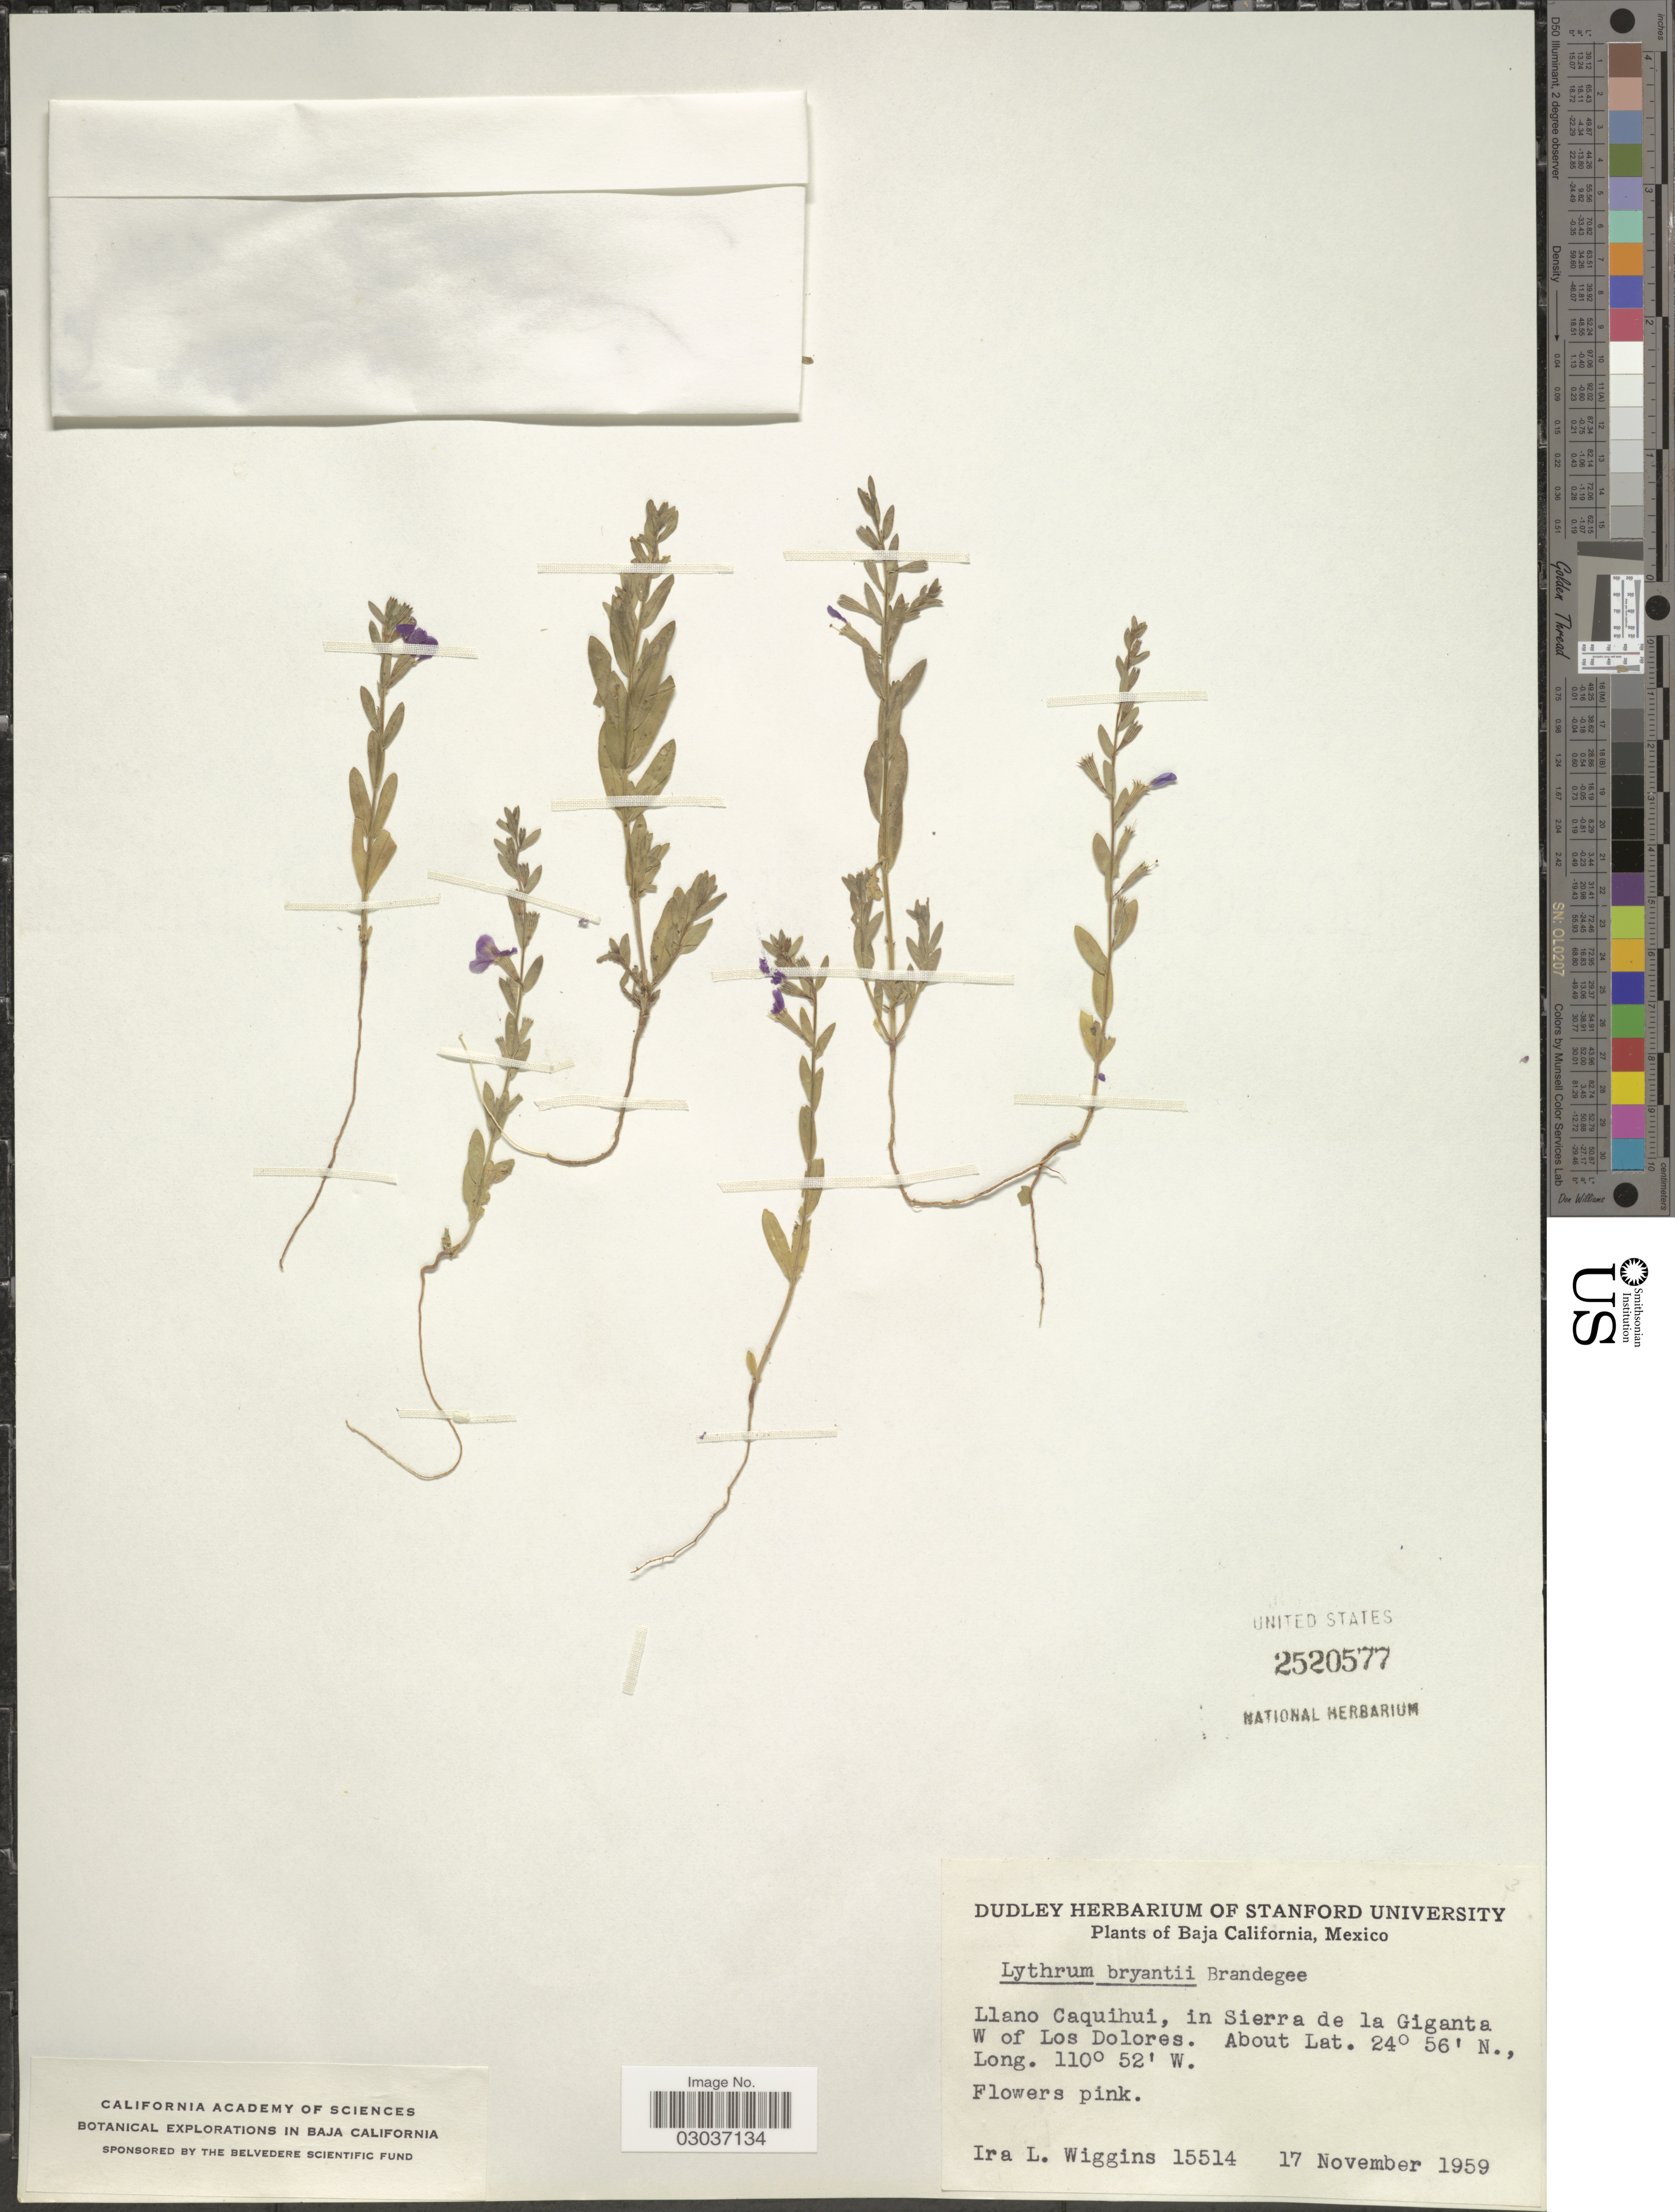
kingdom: Plantae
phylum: Tracheophyta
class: Magnoliopsida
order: Myrtales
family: Lythraceae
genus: Lythrum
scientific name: Lythrum bryantii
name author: Brandegee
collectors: I. L. Wiggins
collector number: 15514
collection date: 1959-11-17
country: Mexico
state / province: Baja California Sur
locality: Llano Caquihui, in Sierra de la Giganta W of Los Dolores.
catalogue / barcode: US 2520577